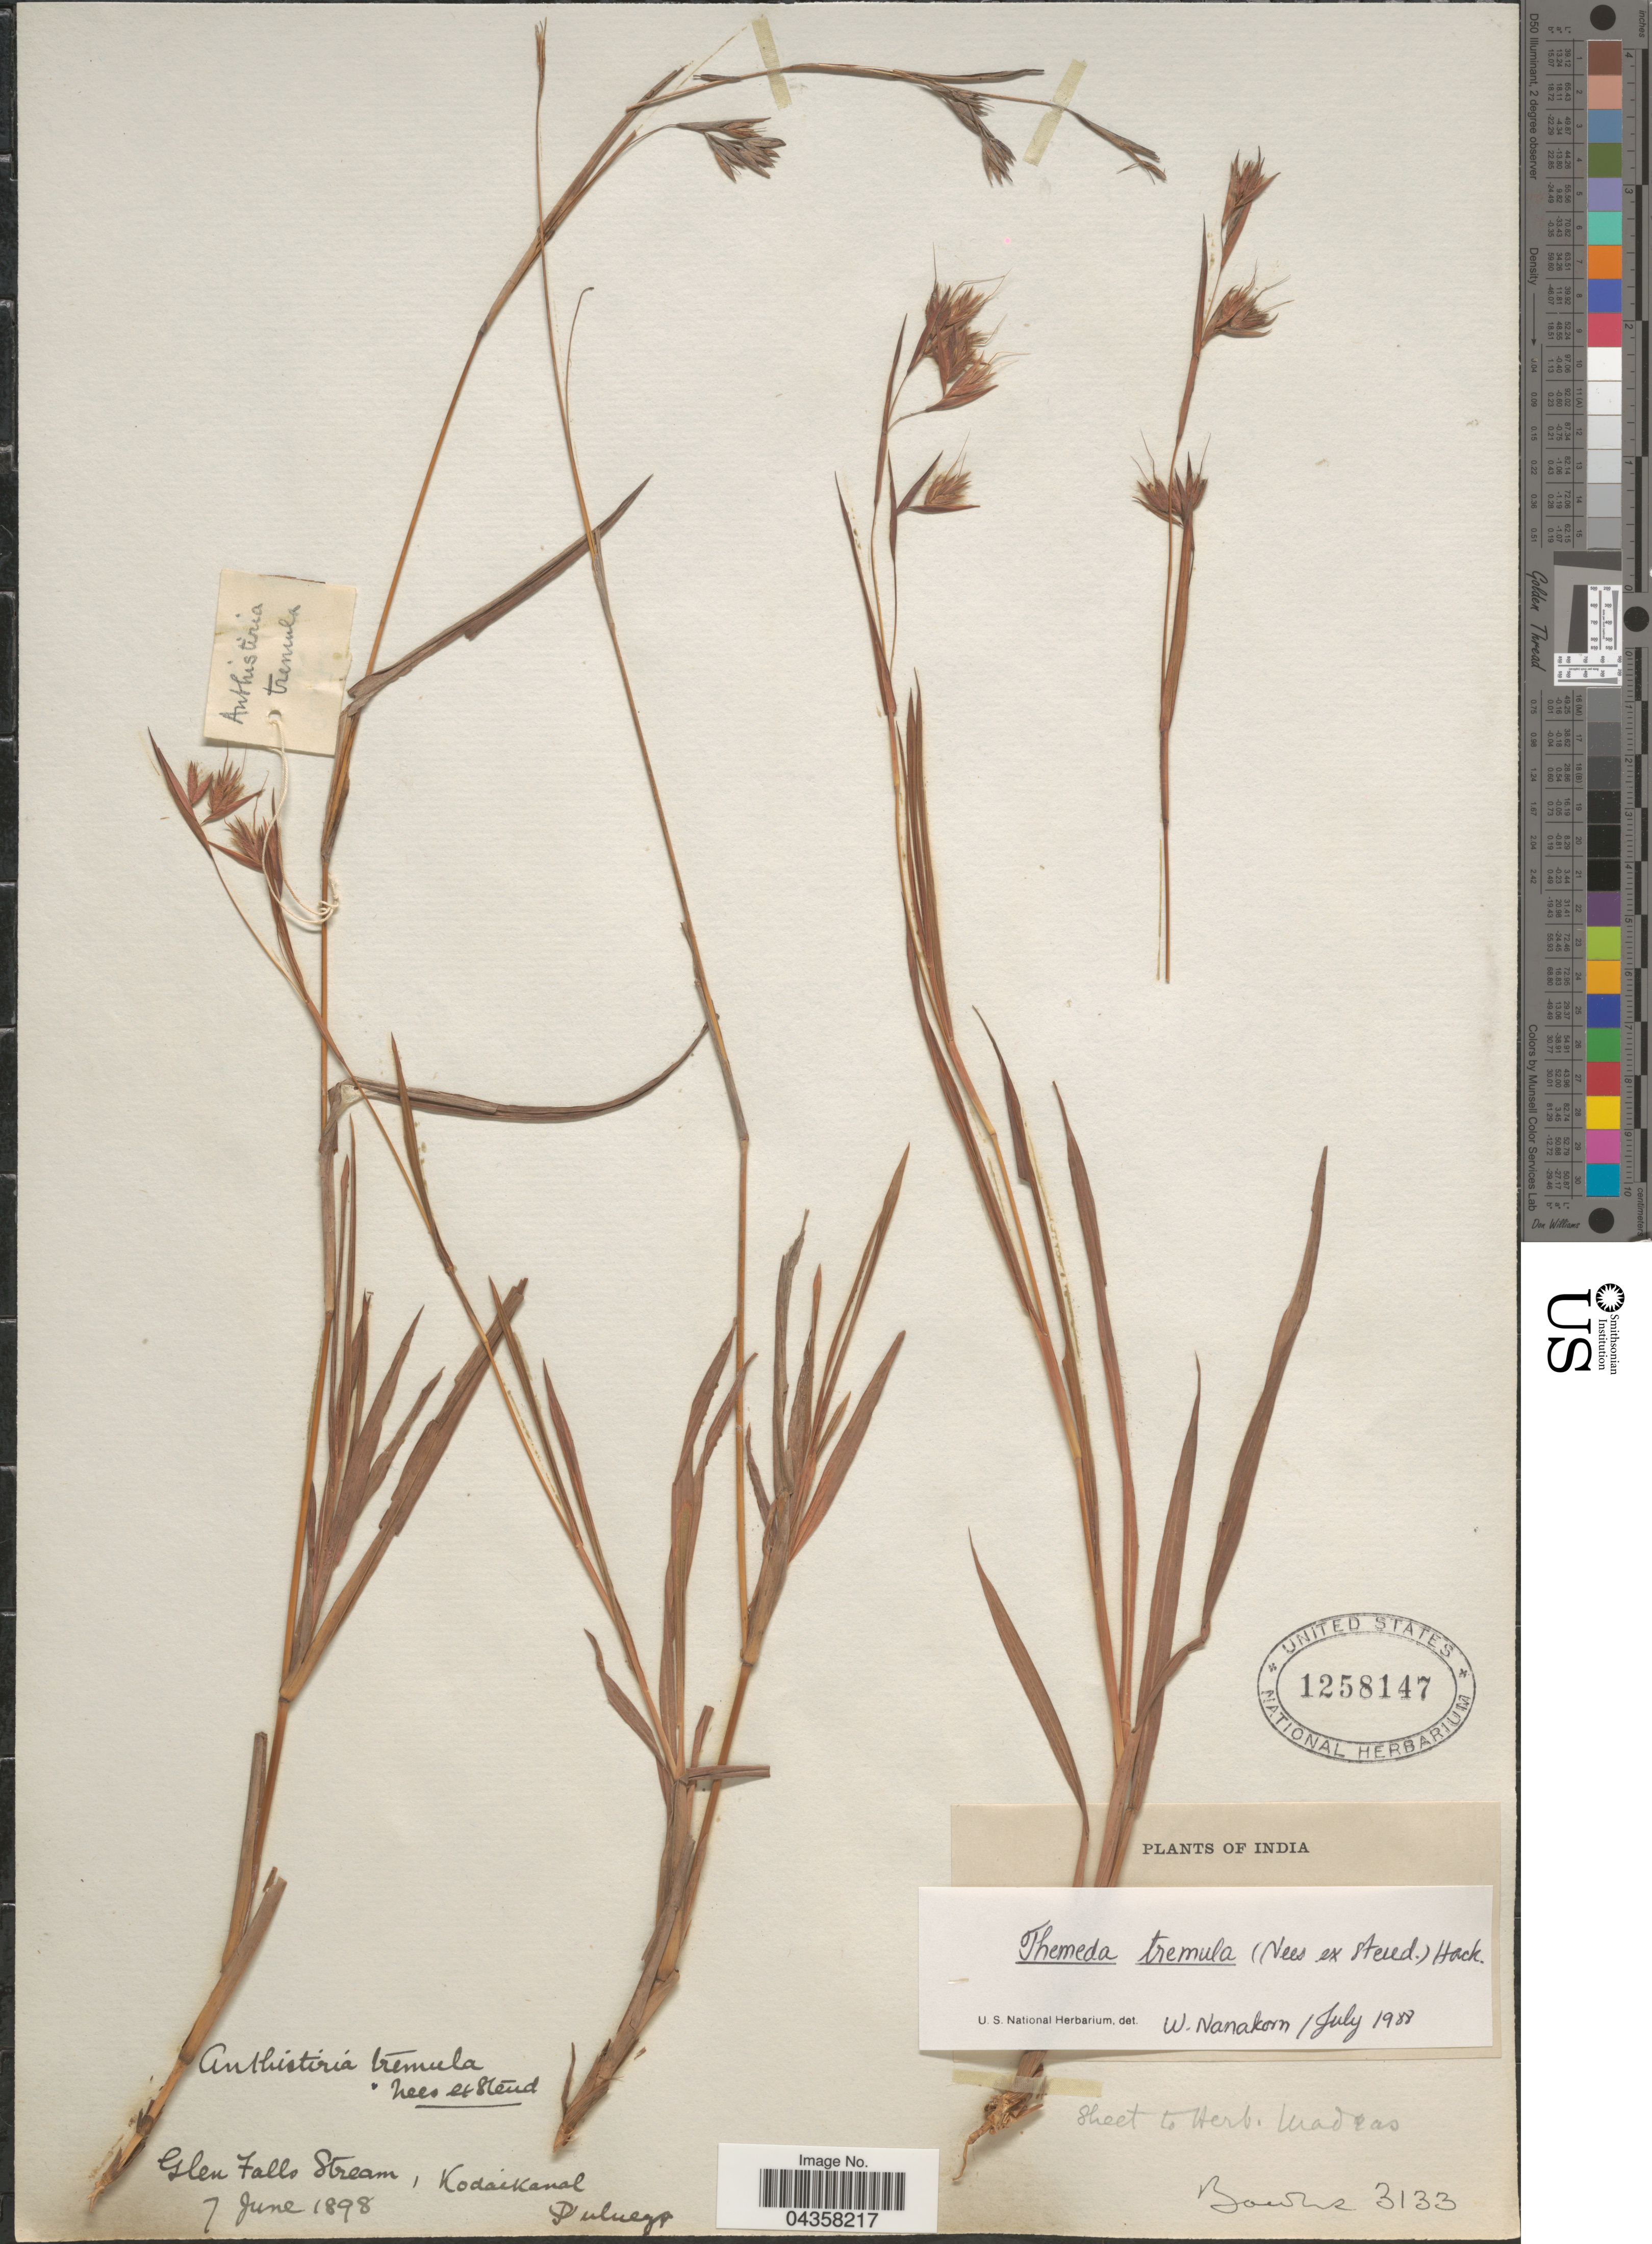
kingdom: Plantae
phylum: Tracheophyta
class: Liliopsida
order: Poales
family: Poaceae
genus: Themeda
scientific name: Themeda tremula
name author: (Nees) Hack.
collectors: -- Bourne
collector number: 3133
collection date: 1898-06-07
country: India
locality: Glen Falls Stream, Kodaikanal. Pulneys.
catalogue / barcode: US 1258147